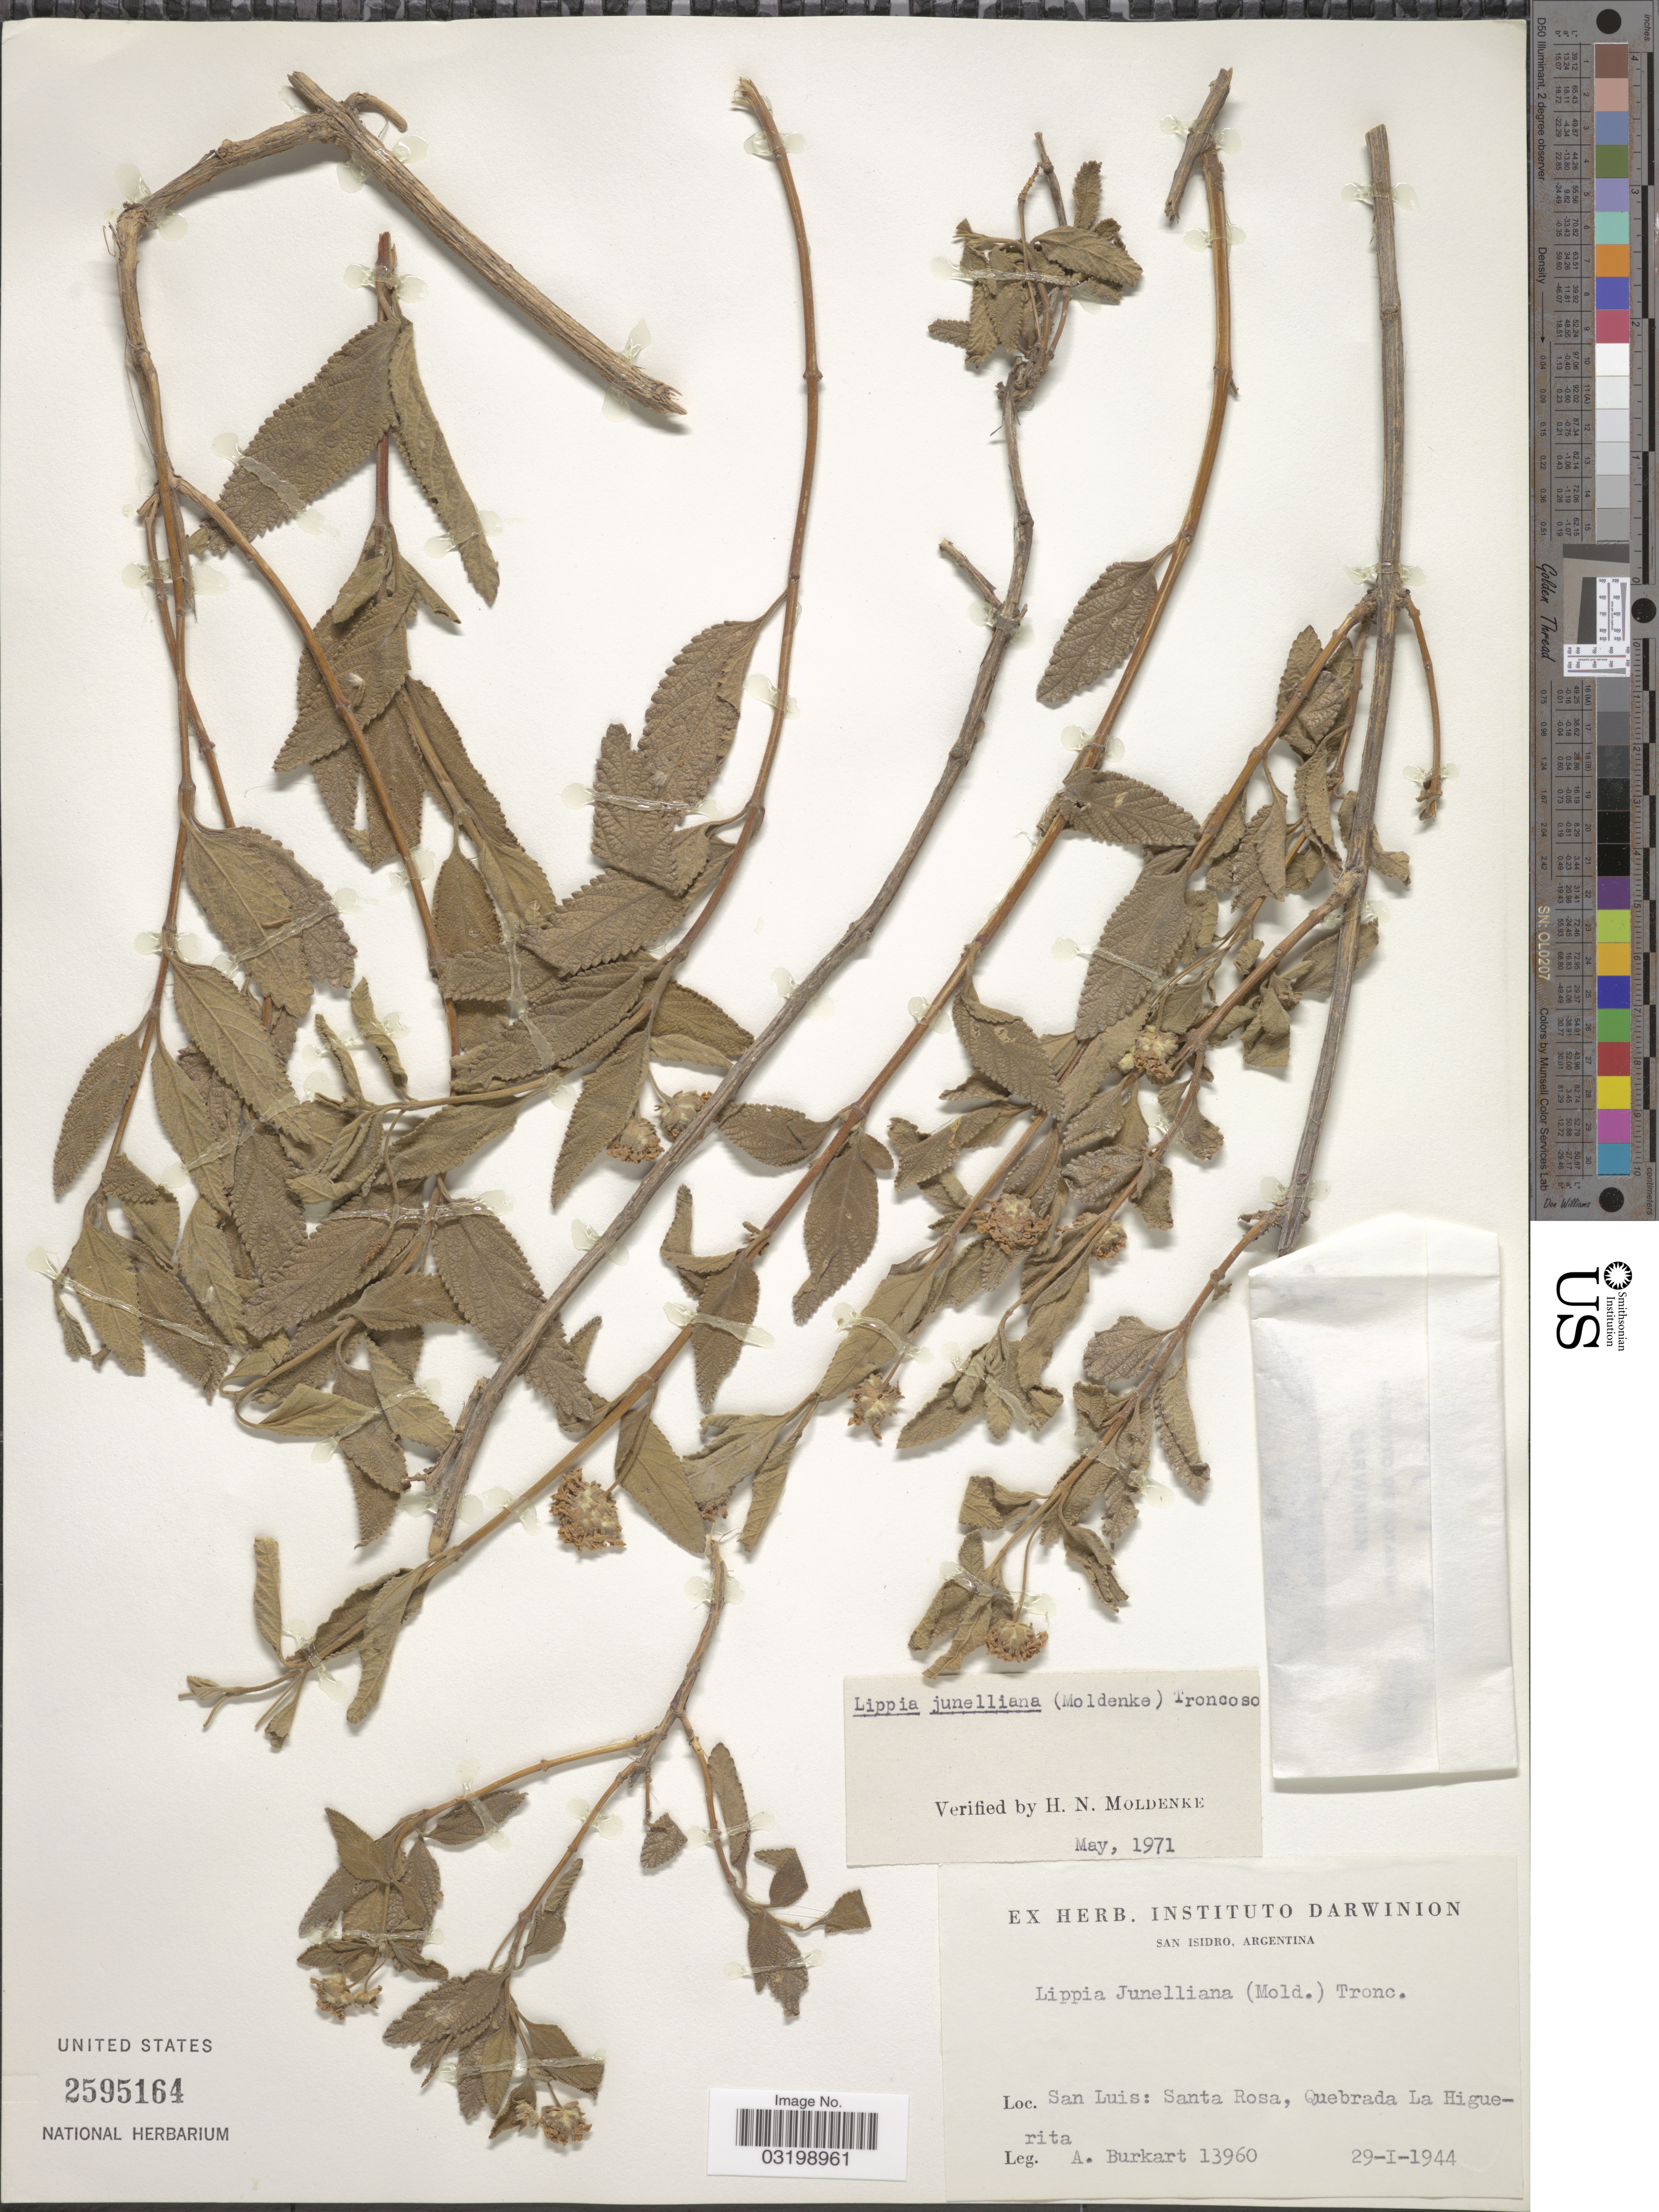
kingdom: Plantae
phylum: Tracheophyta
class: Magnoliopsida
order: Lamiales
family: Verbenaceae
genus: Lippia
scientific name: Lippia junelliana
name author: (Moldenke) Tronc.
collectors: A. E. Burkart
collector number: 13960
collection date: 1944-01-29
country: Argentina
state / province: San Luis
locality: Santa Rosa, Quebrada La Higuerita.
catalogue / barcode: US 2595164